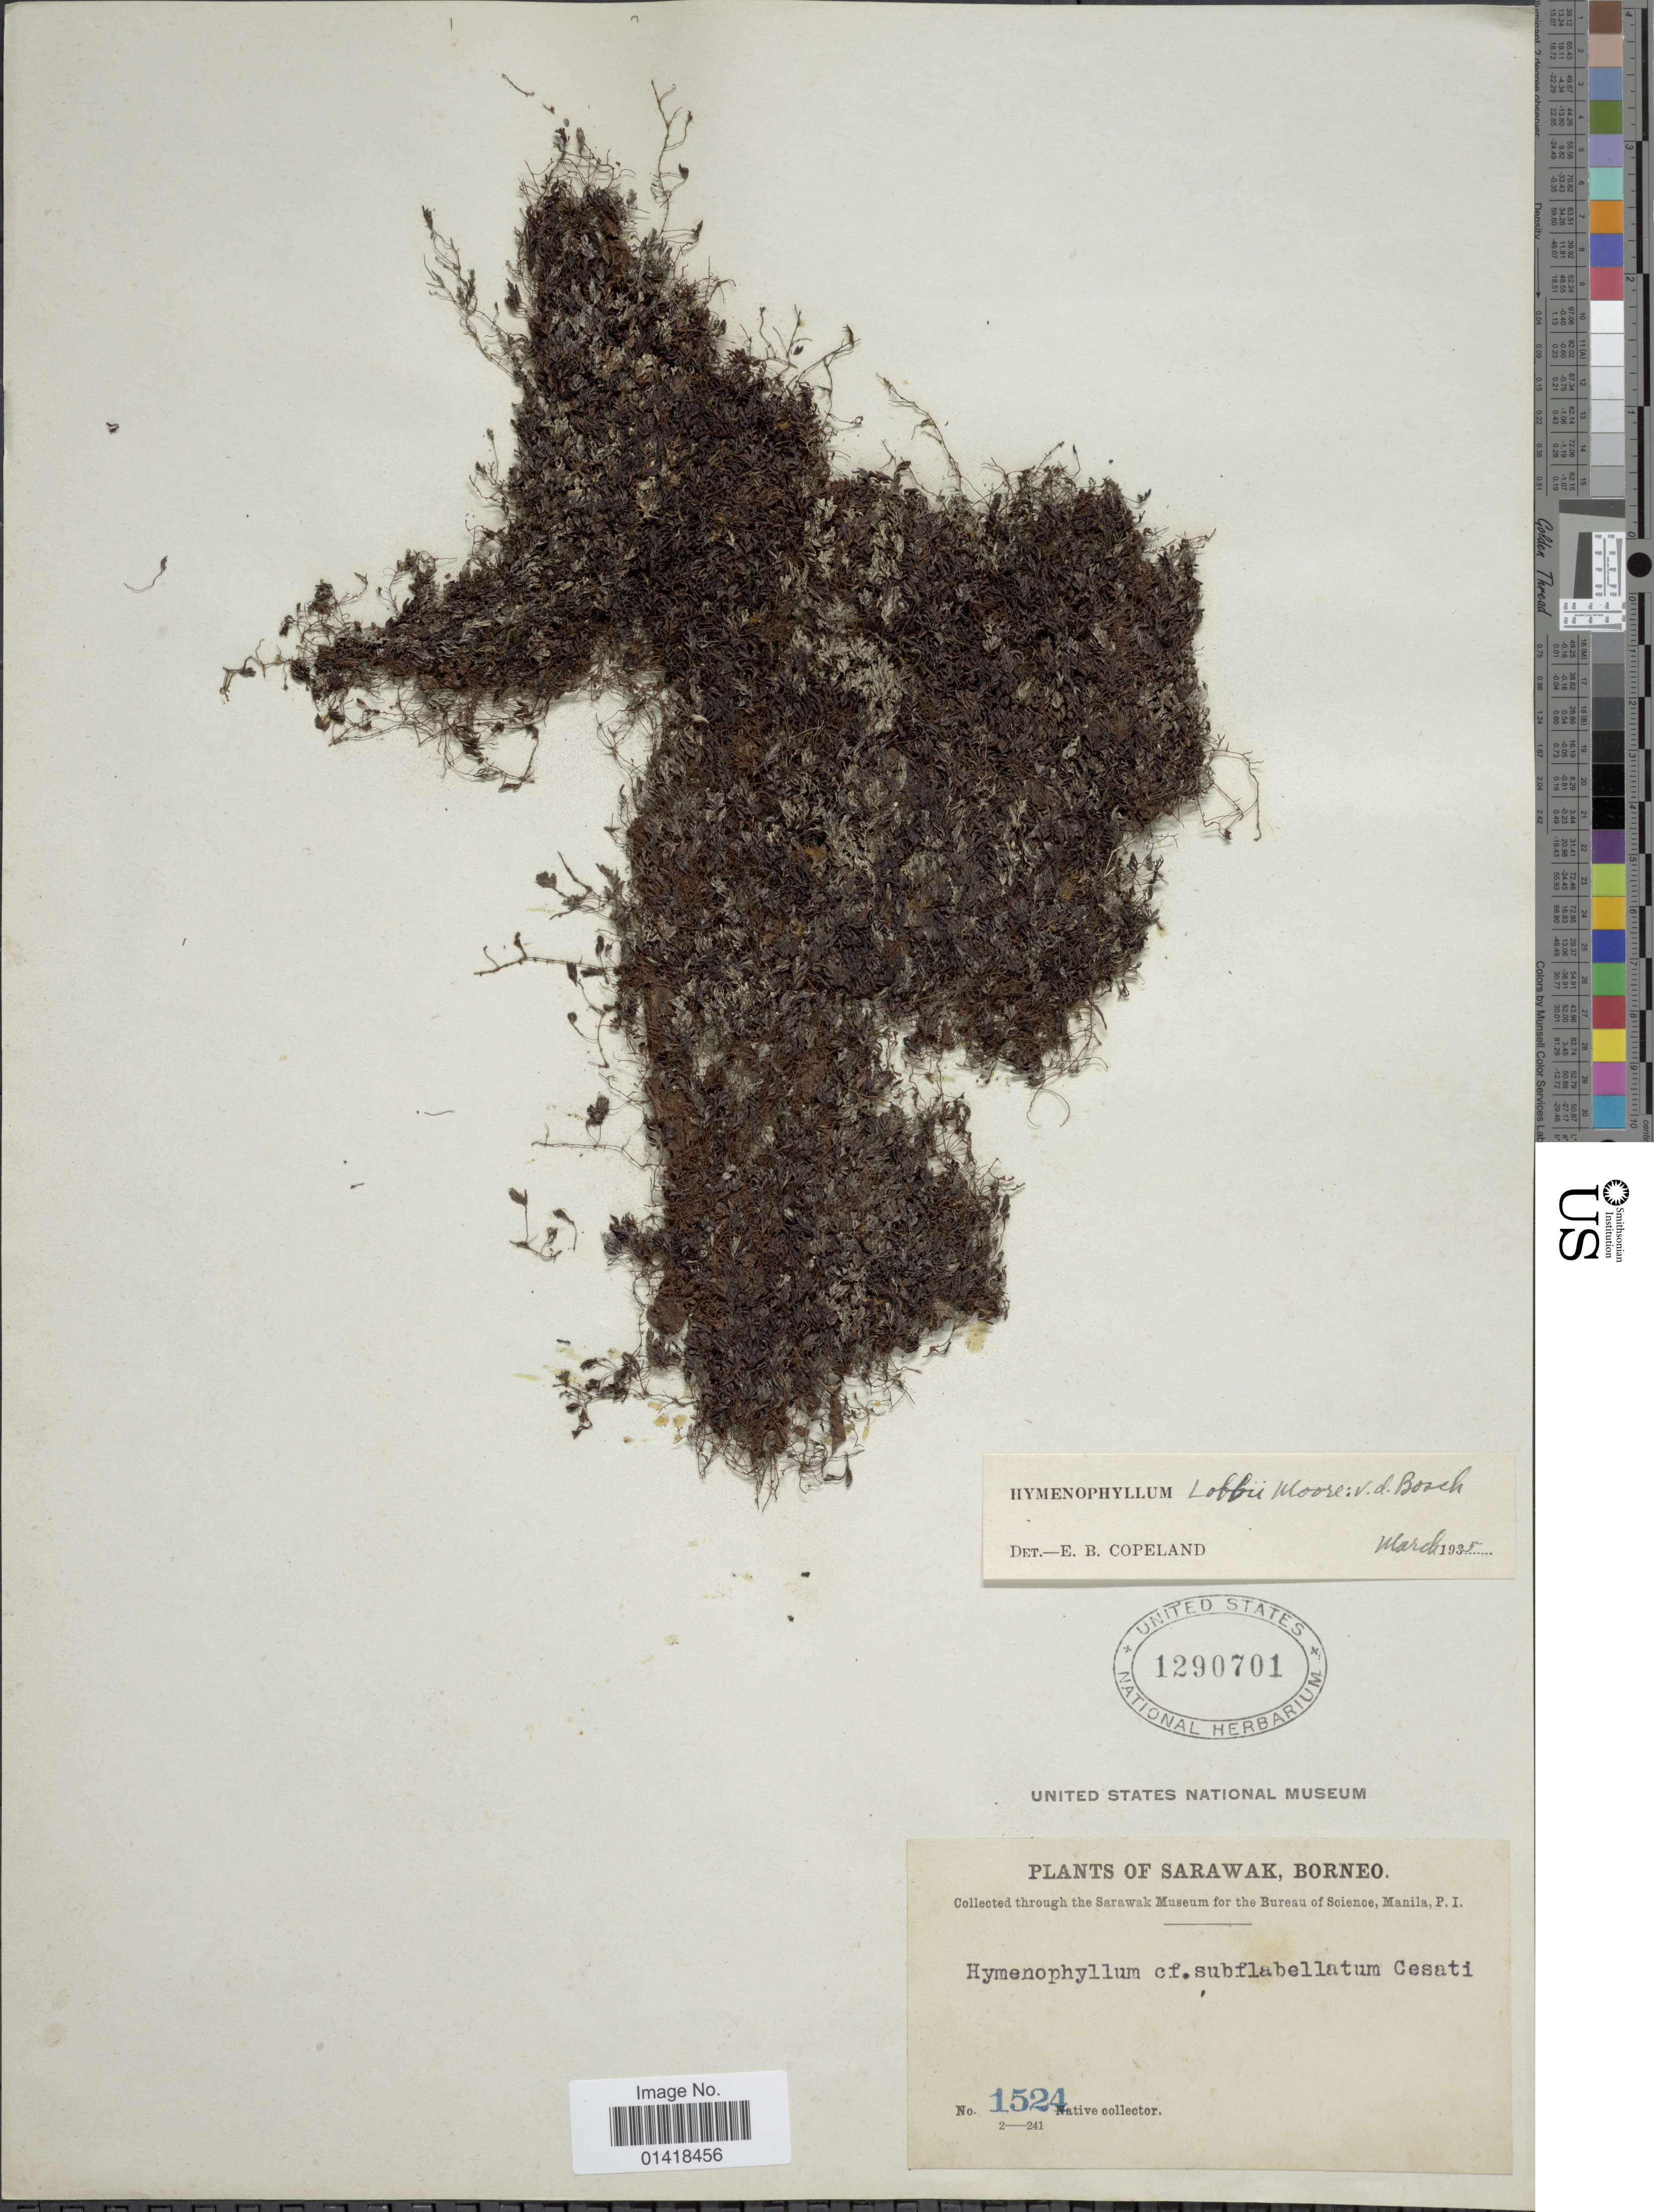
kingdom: Plantae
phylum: Tracheophyta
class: Polypodiopsida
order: Hymenophyllales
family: Hymenophyllaceae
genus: Hymenophyllum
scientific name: Hymenophyllum lobbii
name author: T. Moore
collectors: Native collector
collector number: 1524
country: Malaysia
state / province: Sarawak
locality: Borneo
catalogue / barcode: US 1290701